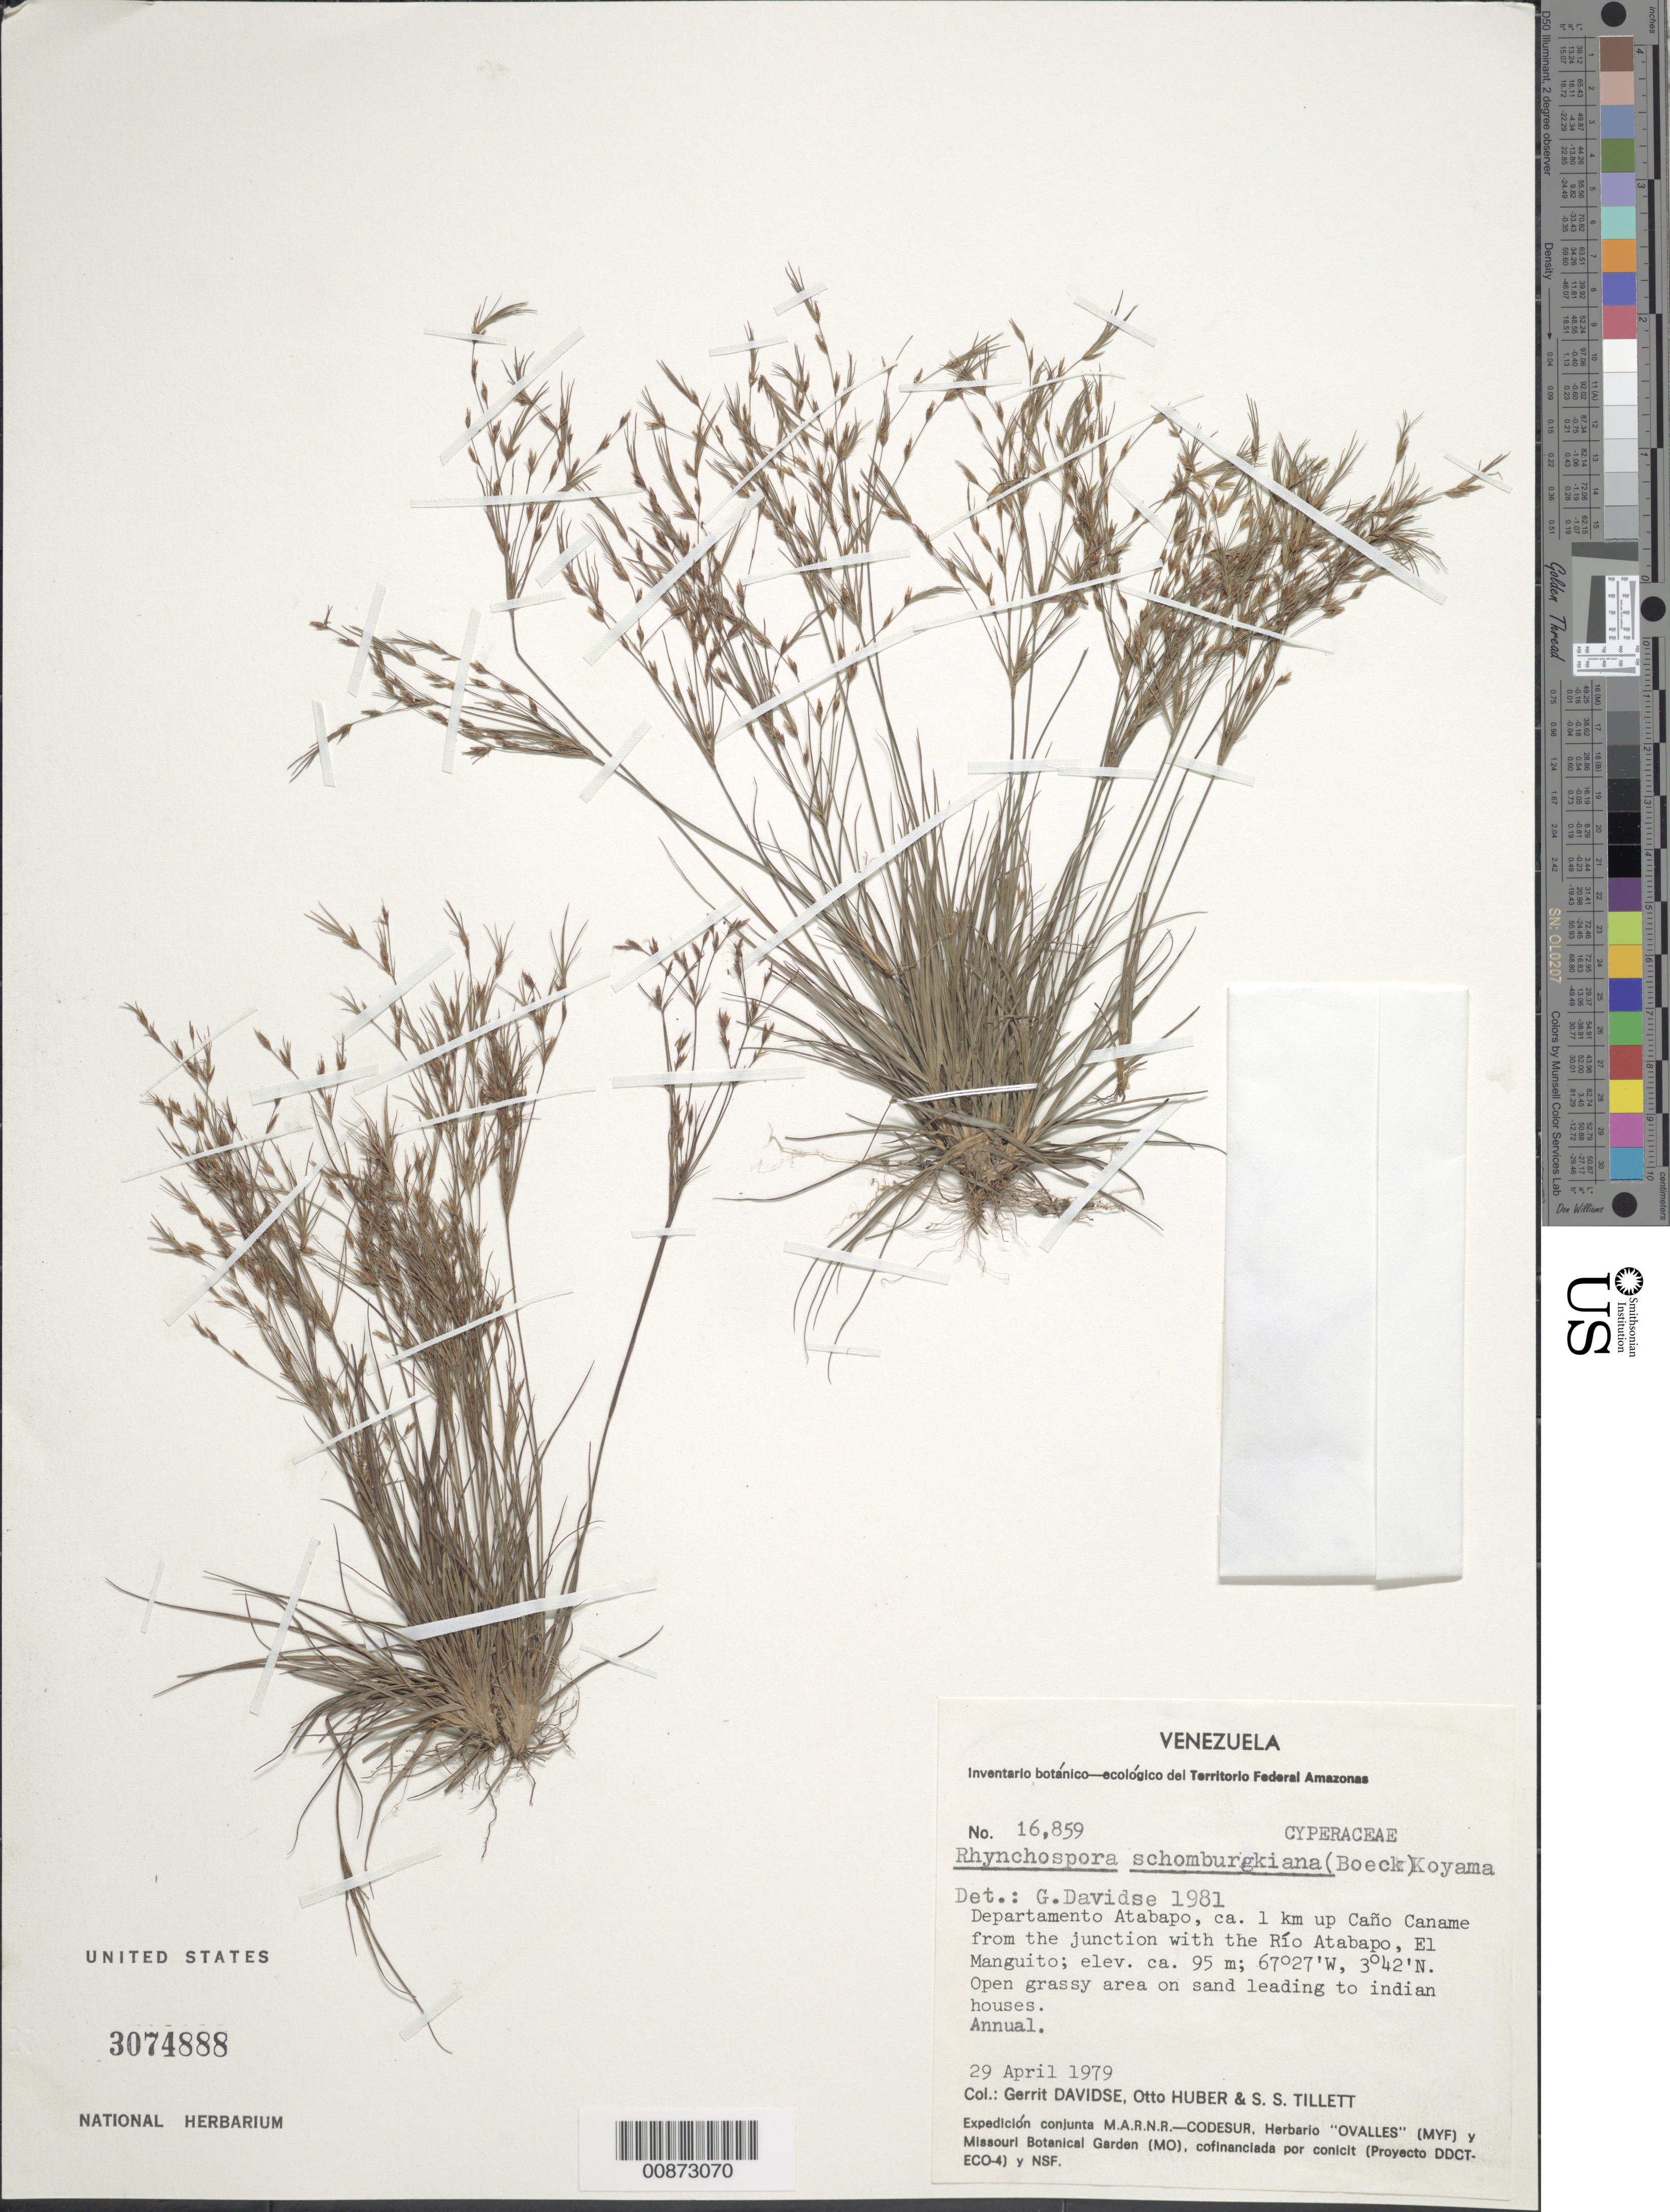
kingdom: Plantae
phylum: Tracheophyta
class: Liliopsida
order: Poales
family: Cyperaceae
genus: Rhynchospora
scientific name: Rhynchospora schomburgkiana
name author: (Boeckeler) T. Koyama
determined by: Davidse, Gerrit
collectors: G. Davidse, O. Huber & S. S. Tillett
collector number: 16859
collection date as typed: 29-Apr-79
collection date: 1979-04-29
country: Venezuela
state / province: Amazonas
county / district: Atabapo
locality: Caño Caname, ca. 1 km up from the junction with Río Atabapo, El Manguito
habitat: Open grassy area on sand leading to indian houses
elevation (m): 95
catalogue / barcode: US 3074888